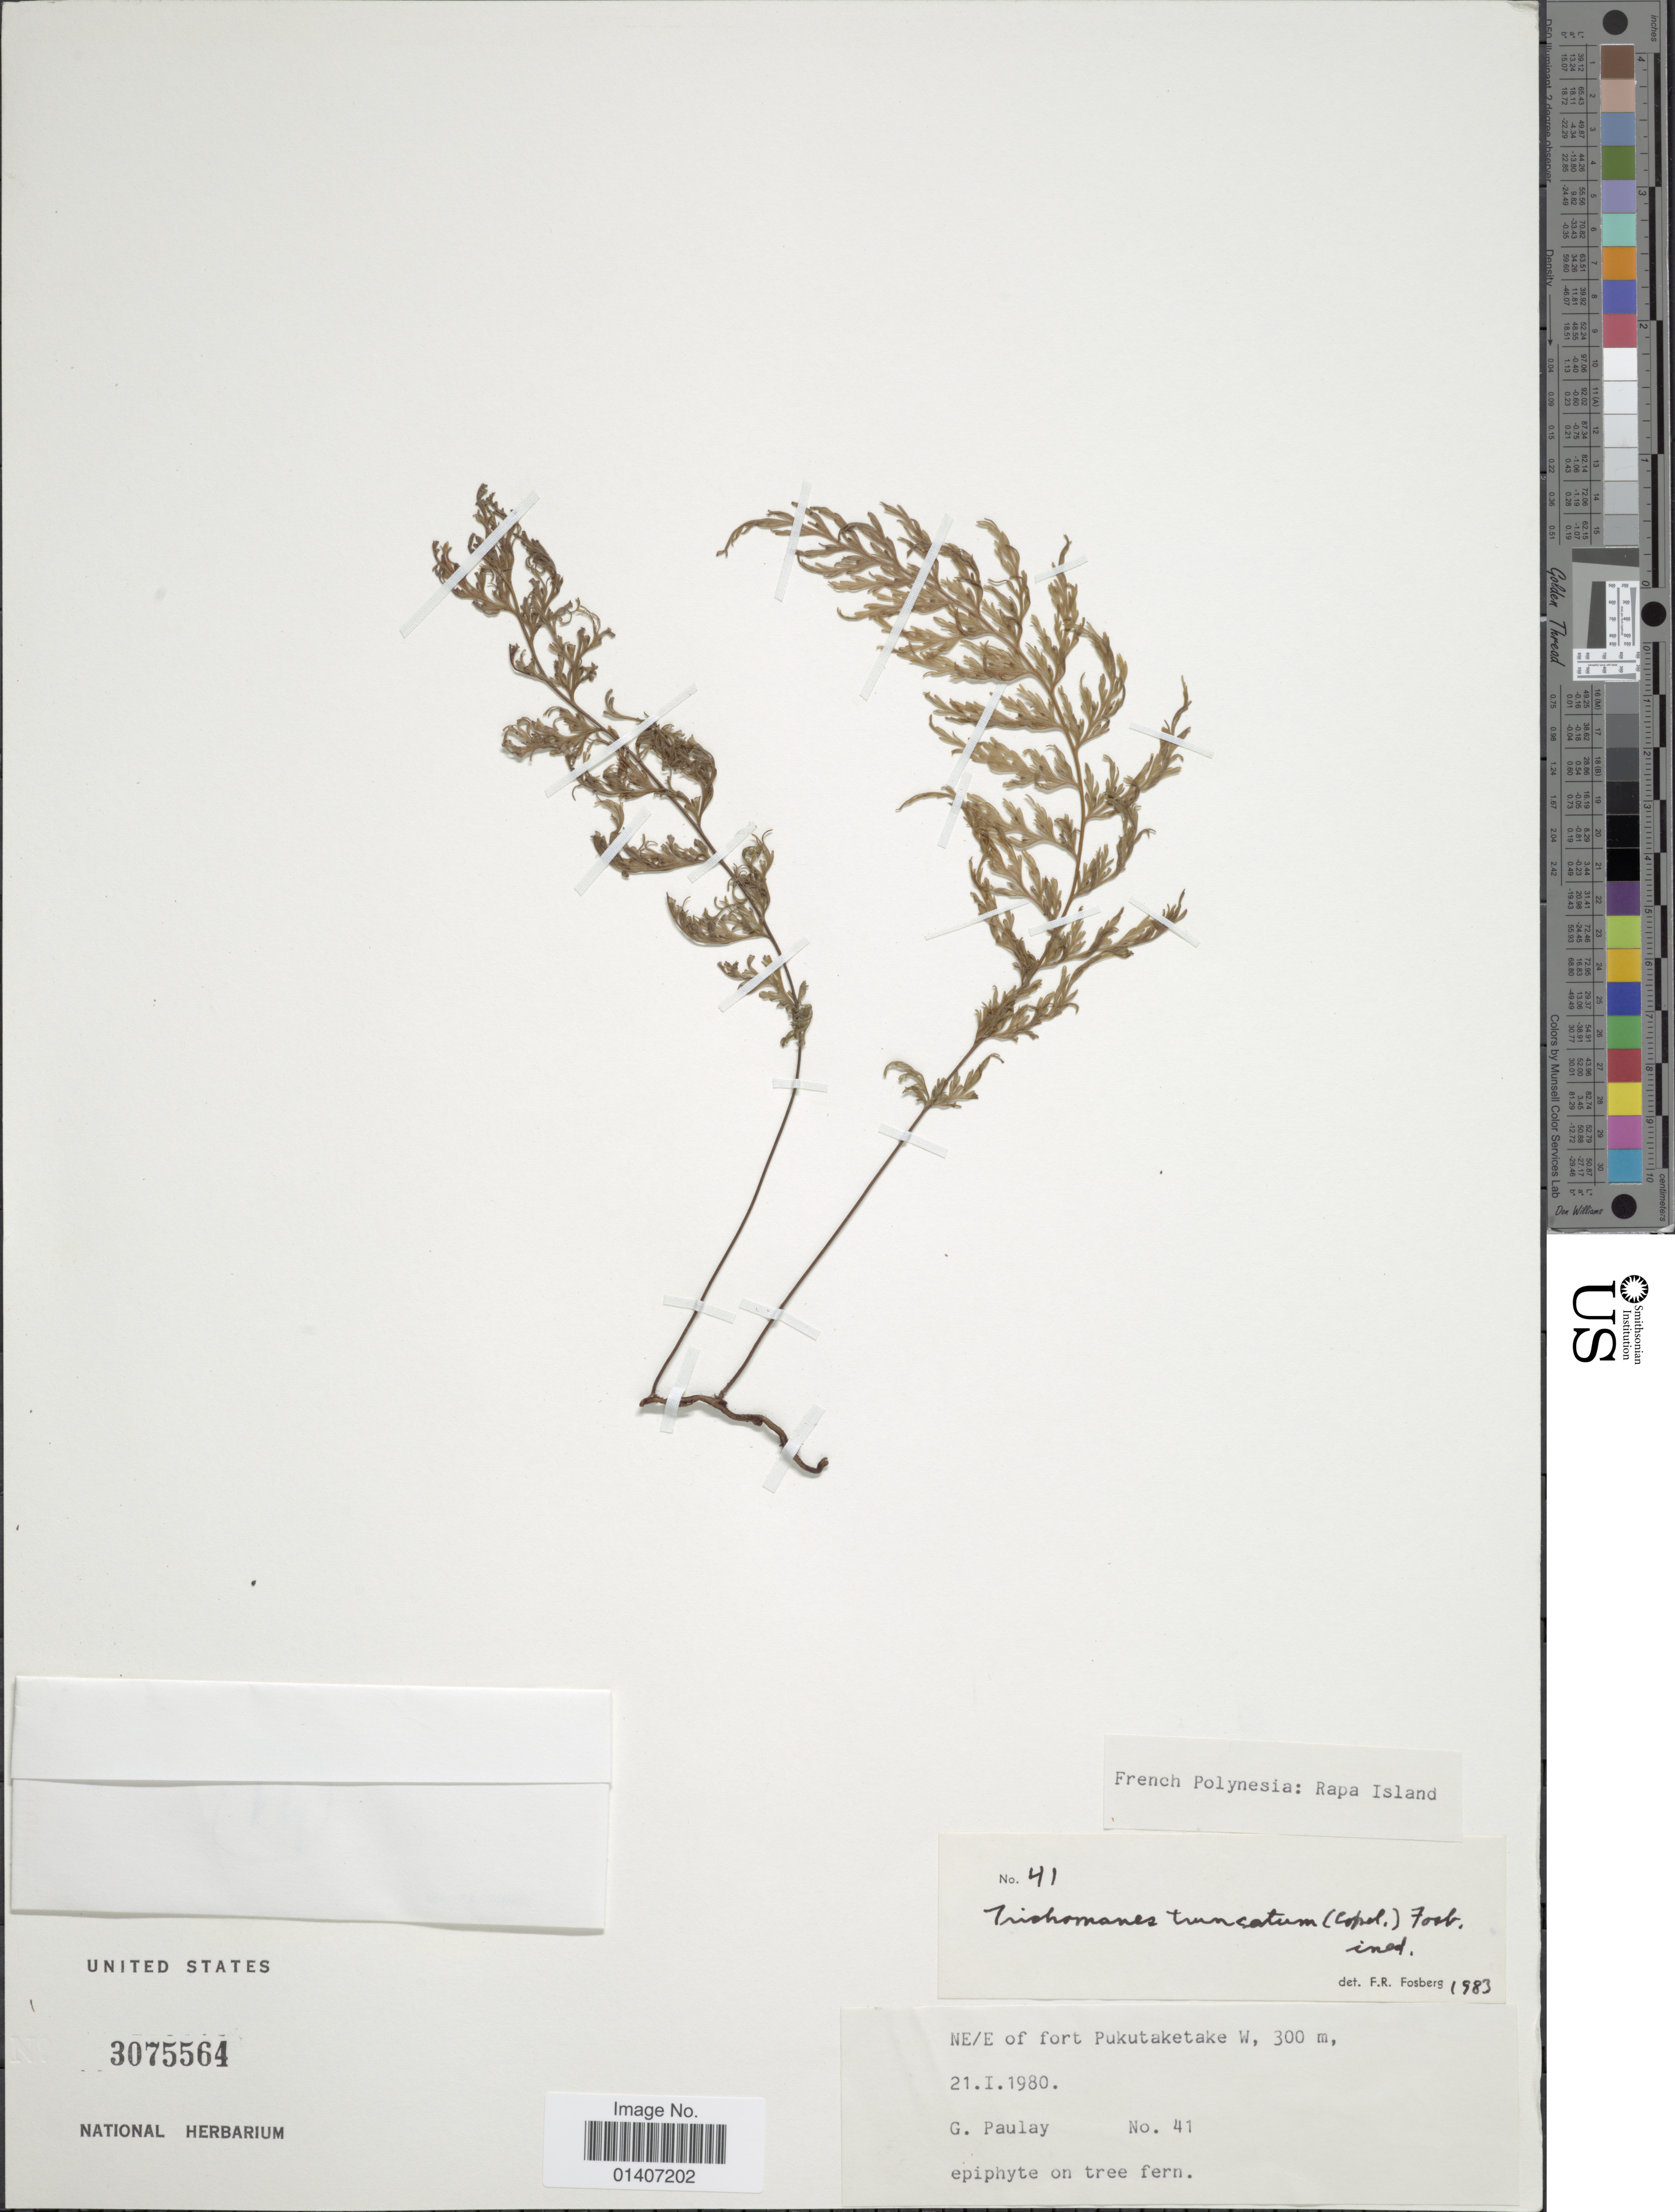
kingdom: Plantae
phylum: Tracheophyta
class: Polypodiopsida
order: Hymenophyllales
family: Hymenophyllaceae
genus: Abrodictyum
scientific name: Abrodictyum truncatum (Copel.) comb. ined.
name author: (Copel.)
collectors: G. Paulay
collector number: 41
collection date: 1980-01-21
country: French Polynesia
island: Rapa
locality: Rapa Island, NE/E of fort Pukutaketake W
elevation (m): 300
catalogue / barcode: US 3075564